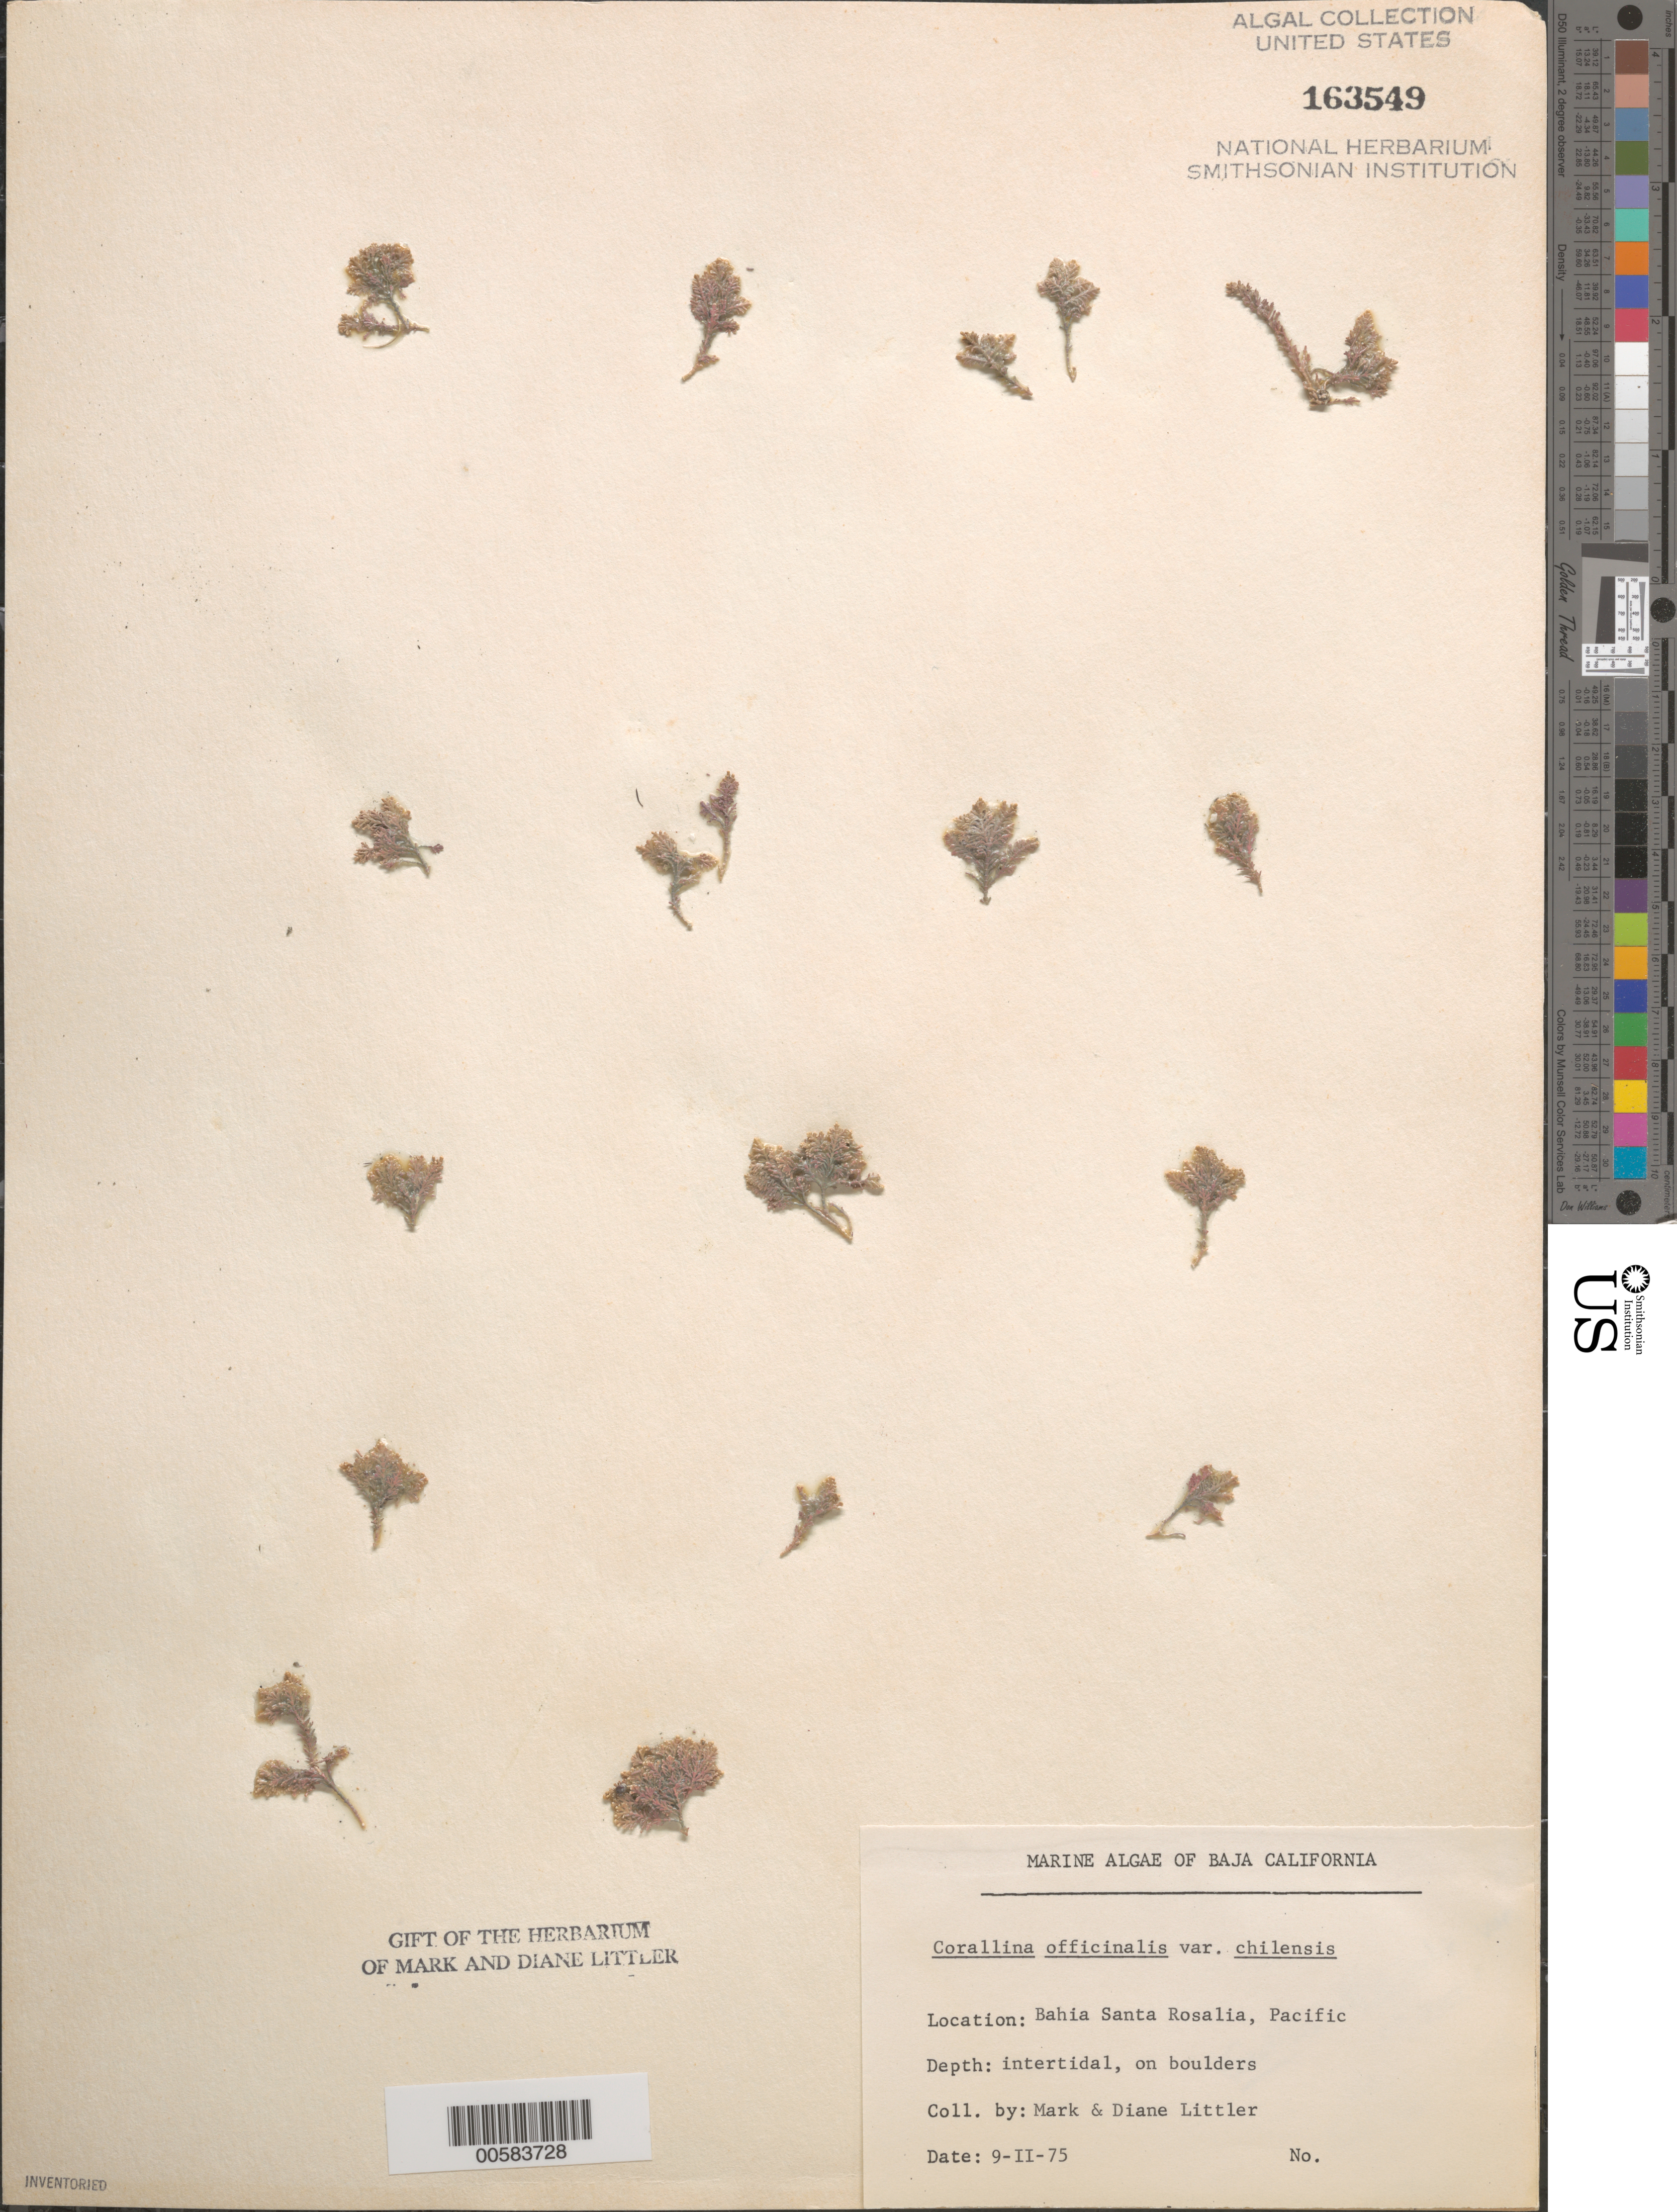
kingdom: Plantae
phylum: Rhodophyta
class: Florideophyceae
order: Corallinales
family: Corallinaceae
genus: Corallina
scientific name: Corallina officinalis var. chilensis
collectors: M. M. Littler & D. S. Littler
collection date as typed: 09 Feb 1975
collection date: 1975-02-09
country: Mexico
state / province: Baja California Sur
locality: Bahia Santa Rosalia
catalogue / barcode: US 163549